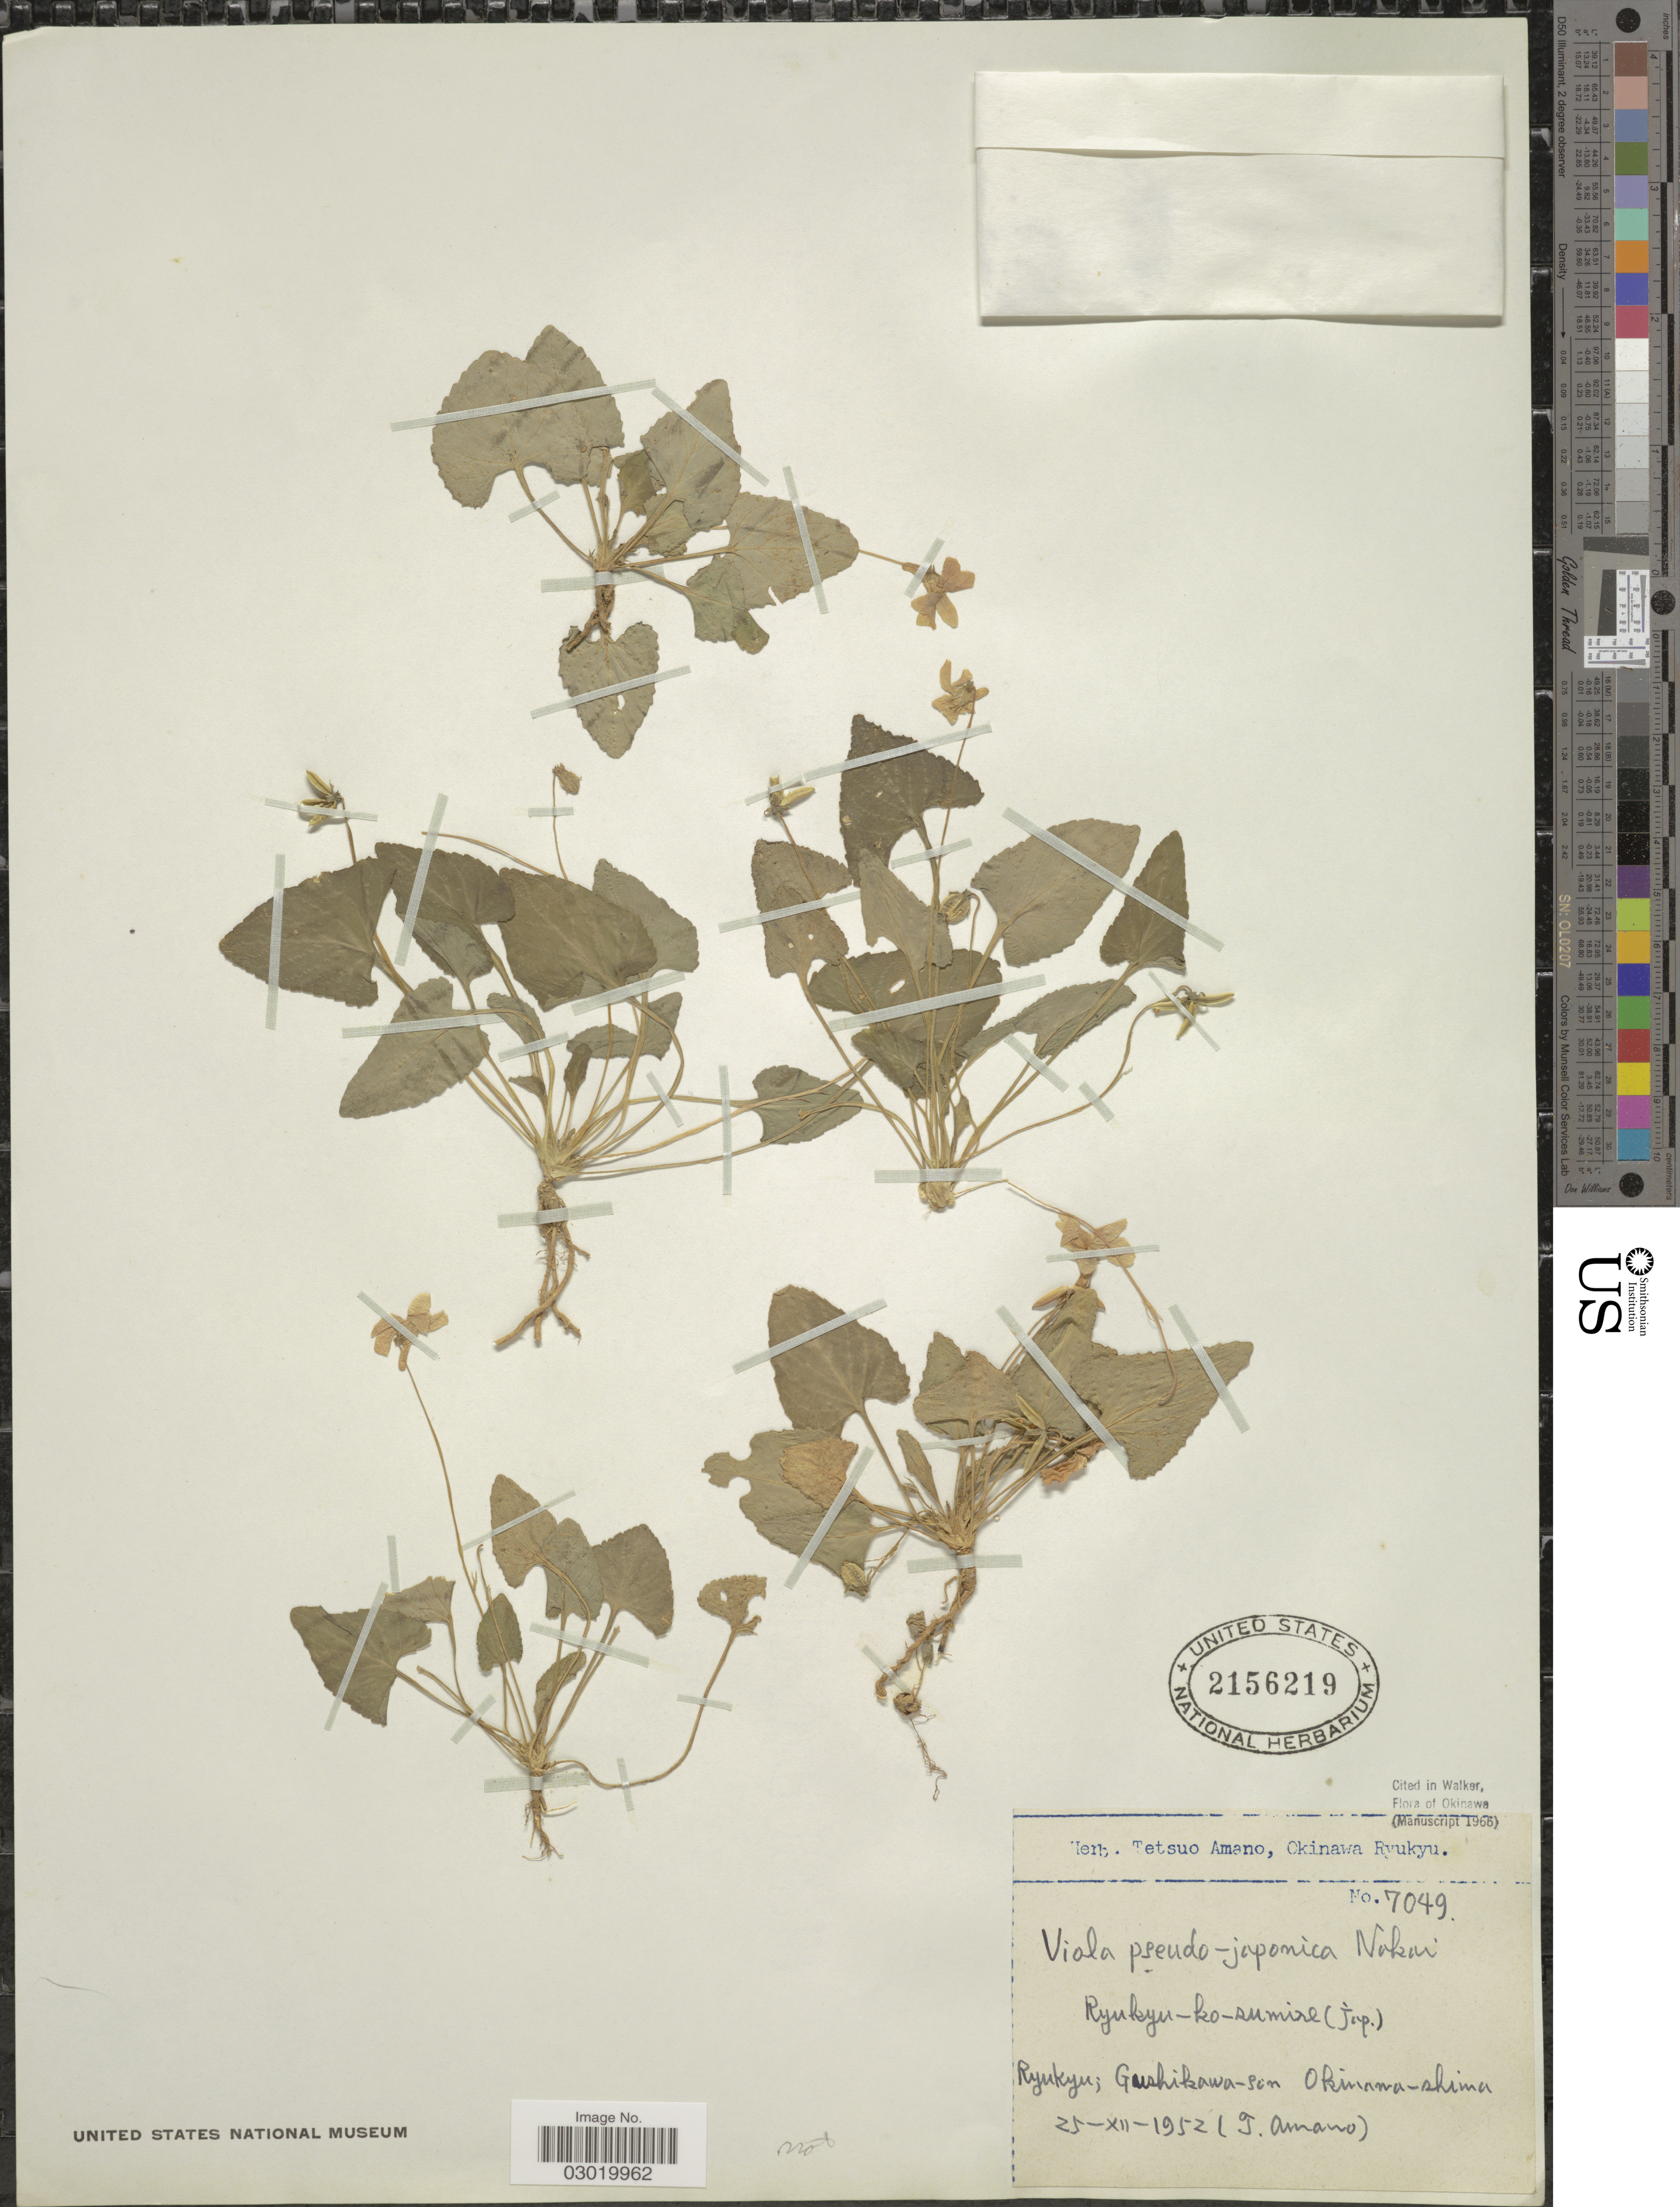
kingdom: Plantae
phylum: Tracheophyta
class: Magnoliopsida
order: Malpighiales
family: Violaceae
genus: Viola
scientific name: Viola pseudojaponica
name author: Nakai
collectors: T. Amano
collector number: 7049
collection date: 1952-12-25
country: Japan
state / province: Okinawa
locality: Ryukyu; Gushikawa-Sin, Okinawa-shima.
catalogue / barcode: US 2156219